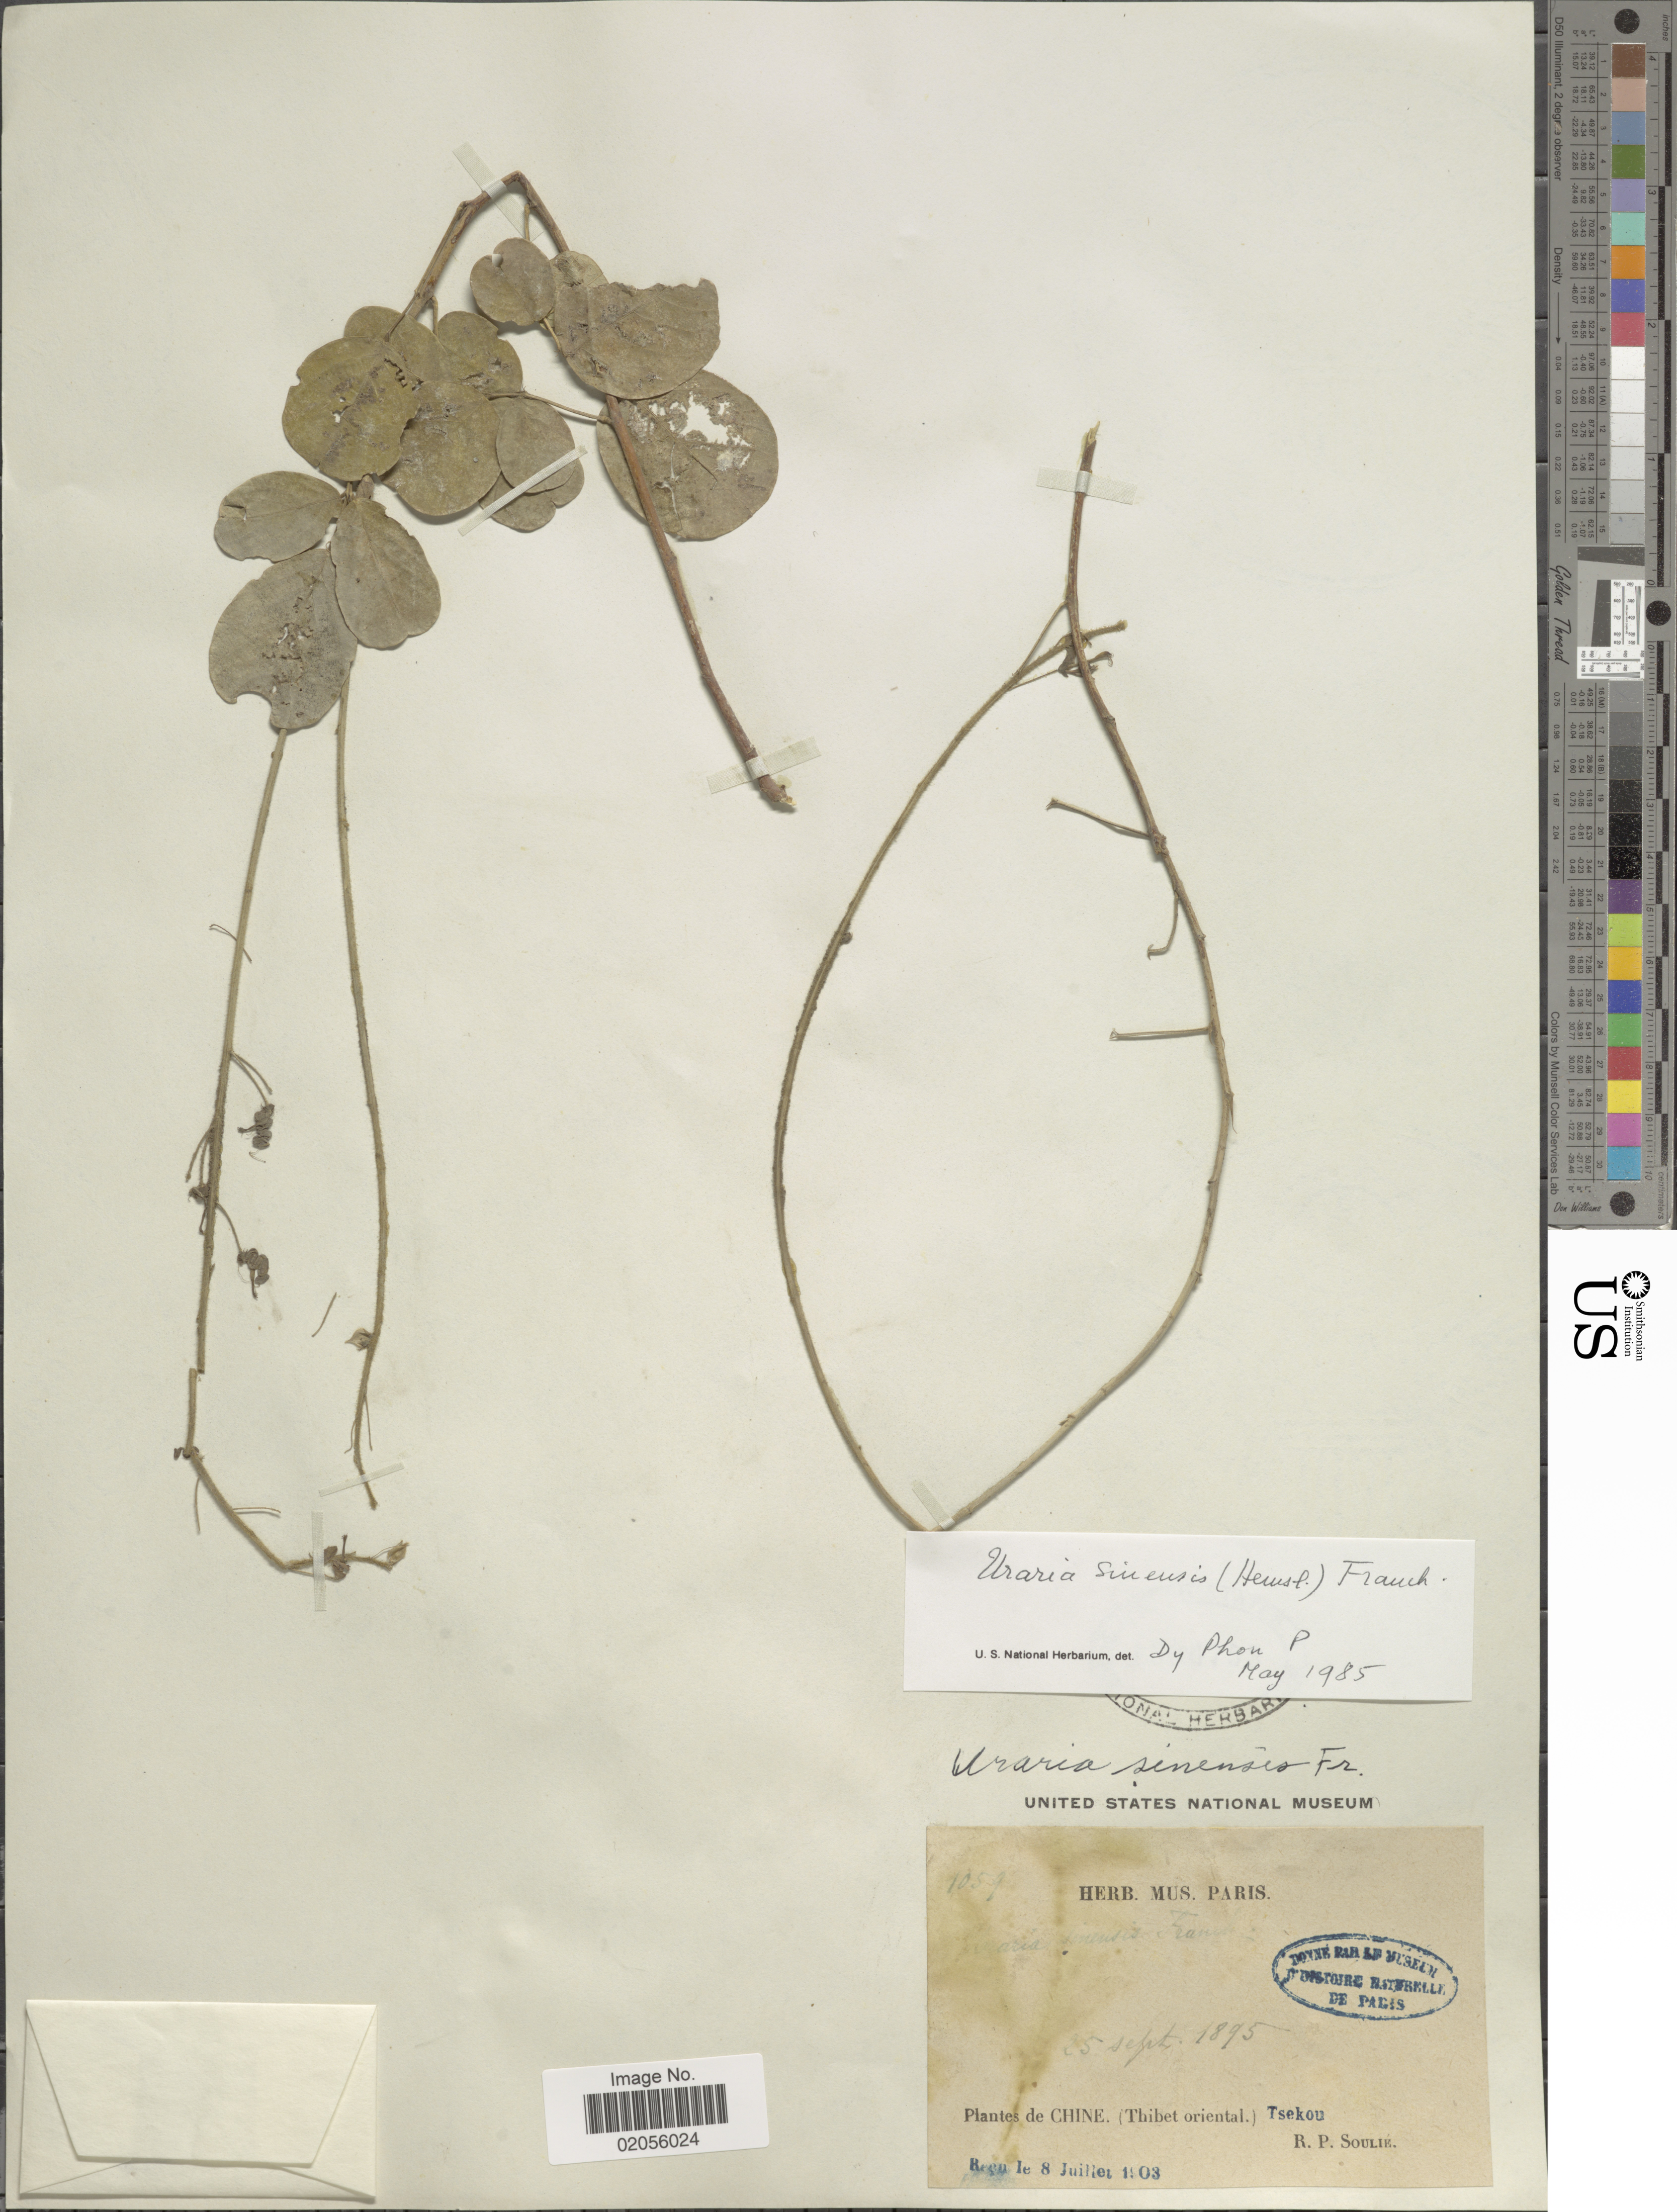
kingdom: Plantae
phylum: Tracheophyta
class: Magnoliopsida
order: Fabales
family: Fabaceae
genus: Uraria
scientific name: Uraria sinensis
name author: (J.H. Hemsl.) Franch.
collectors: R. Soulié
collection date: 1895-09-25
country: China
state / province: Xizang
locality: (Thibet oriental.) Tsekou